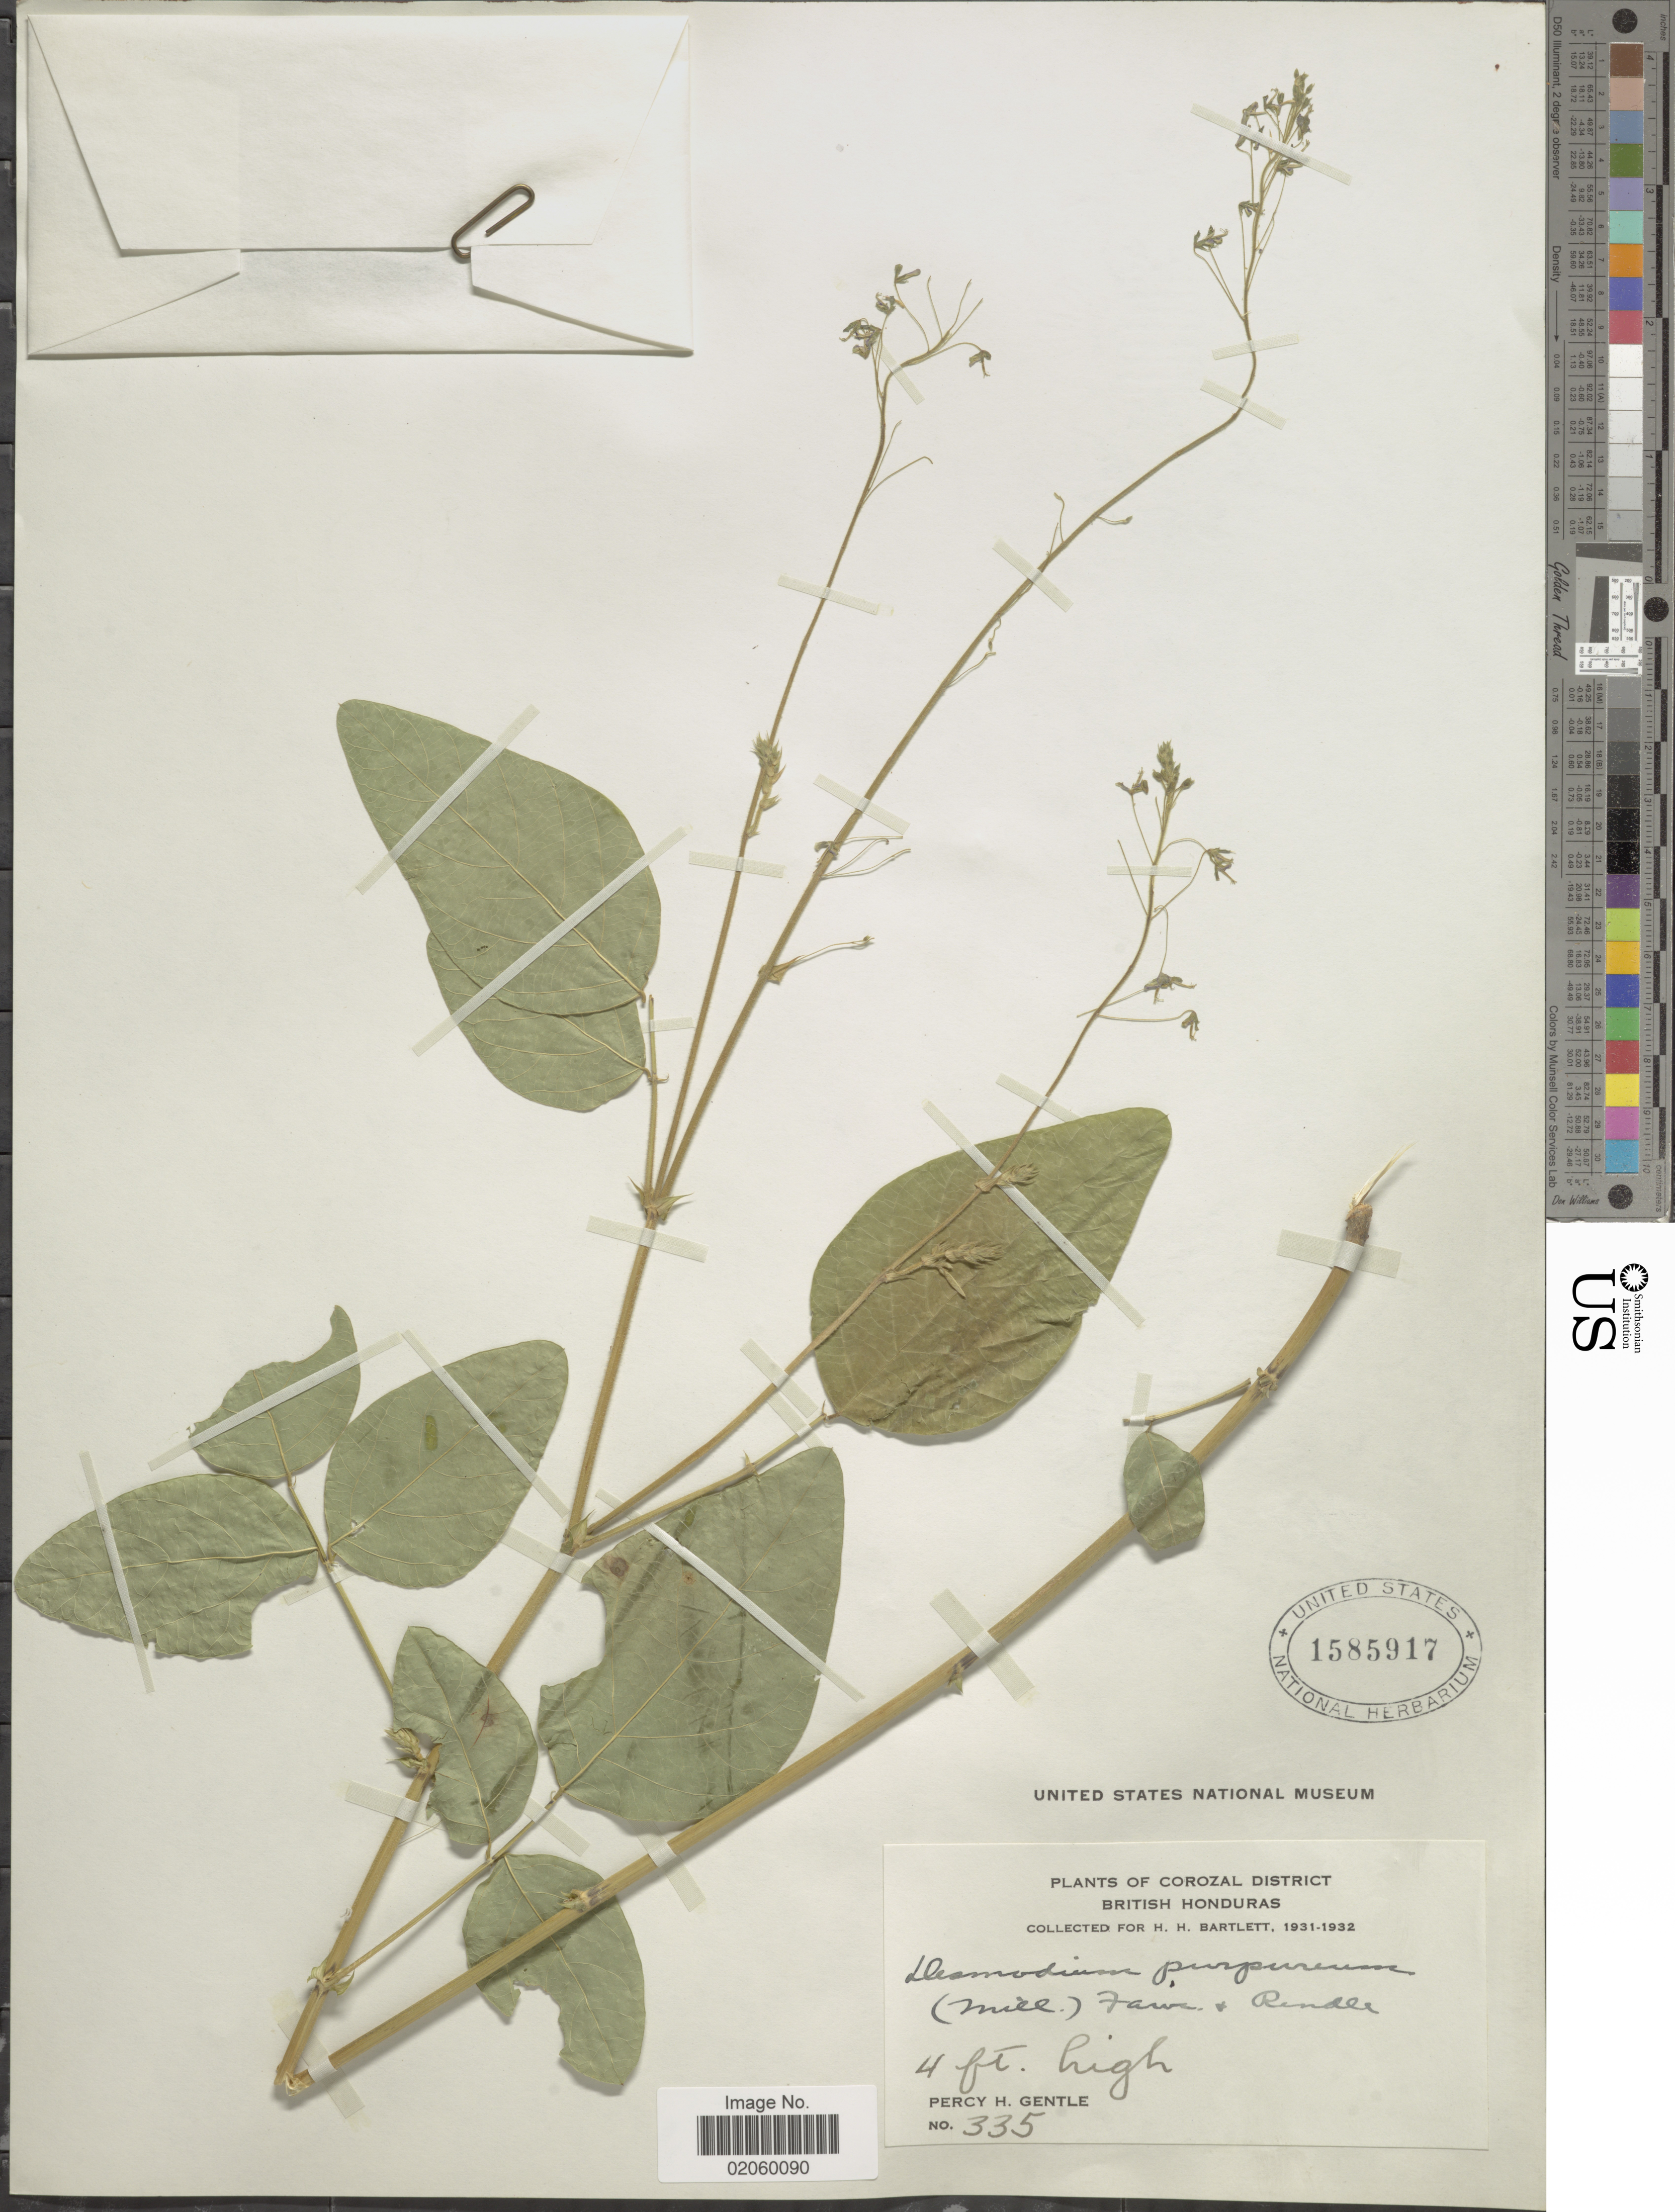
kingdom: Plantae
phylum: Tracheophyta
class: Magnoliopsida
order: Fabales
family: Fabaceae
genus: Desmodium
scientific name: Desmodium tortuosum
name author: (Sw.) DC.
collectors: P. H. Gentle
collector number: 335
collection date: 1931/1932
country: Belize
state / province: Corozal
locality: British Honduras,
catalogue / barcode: US 1585917